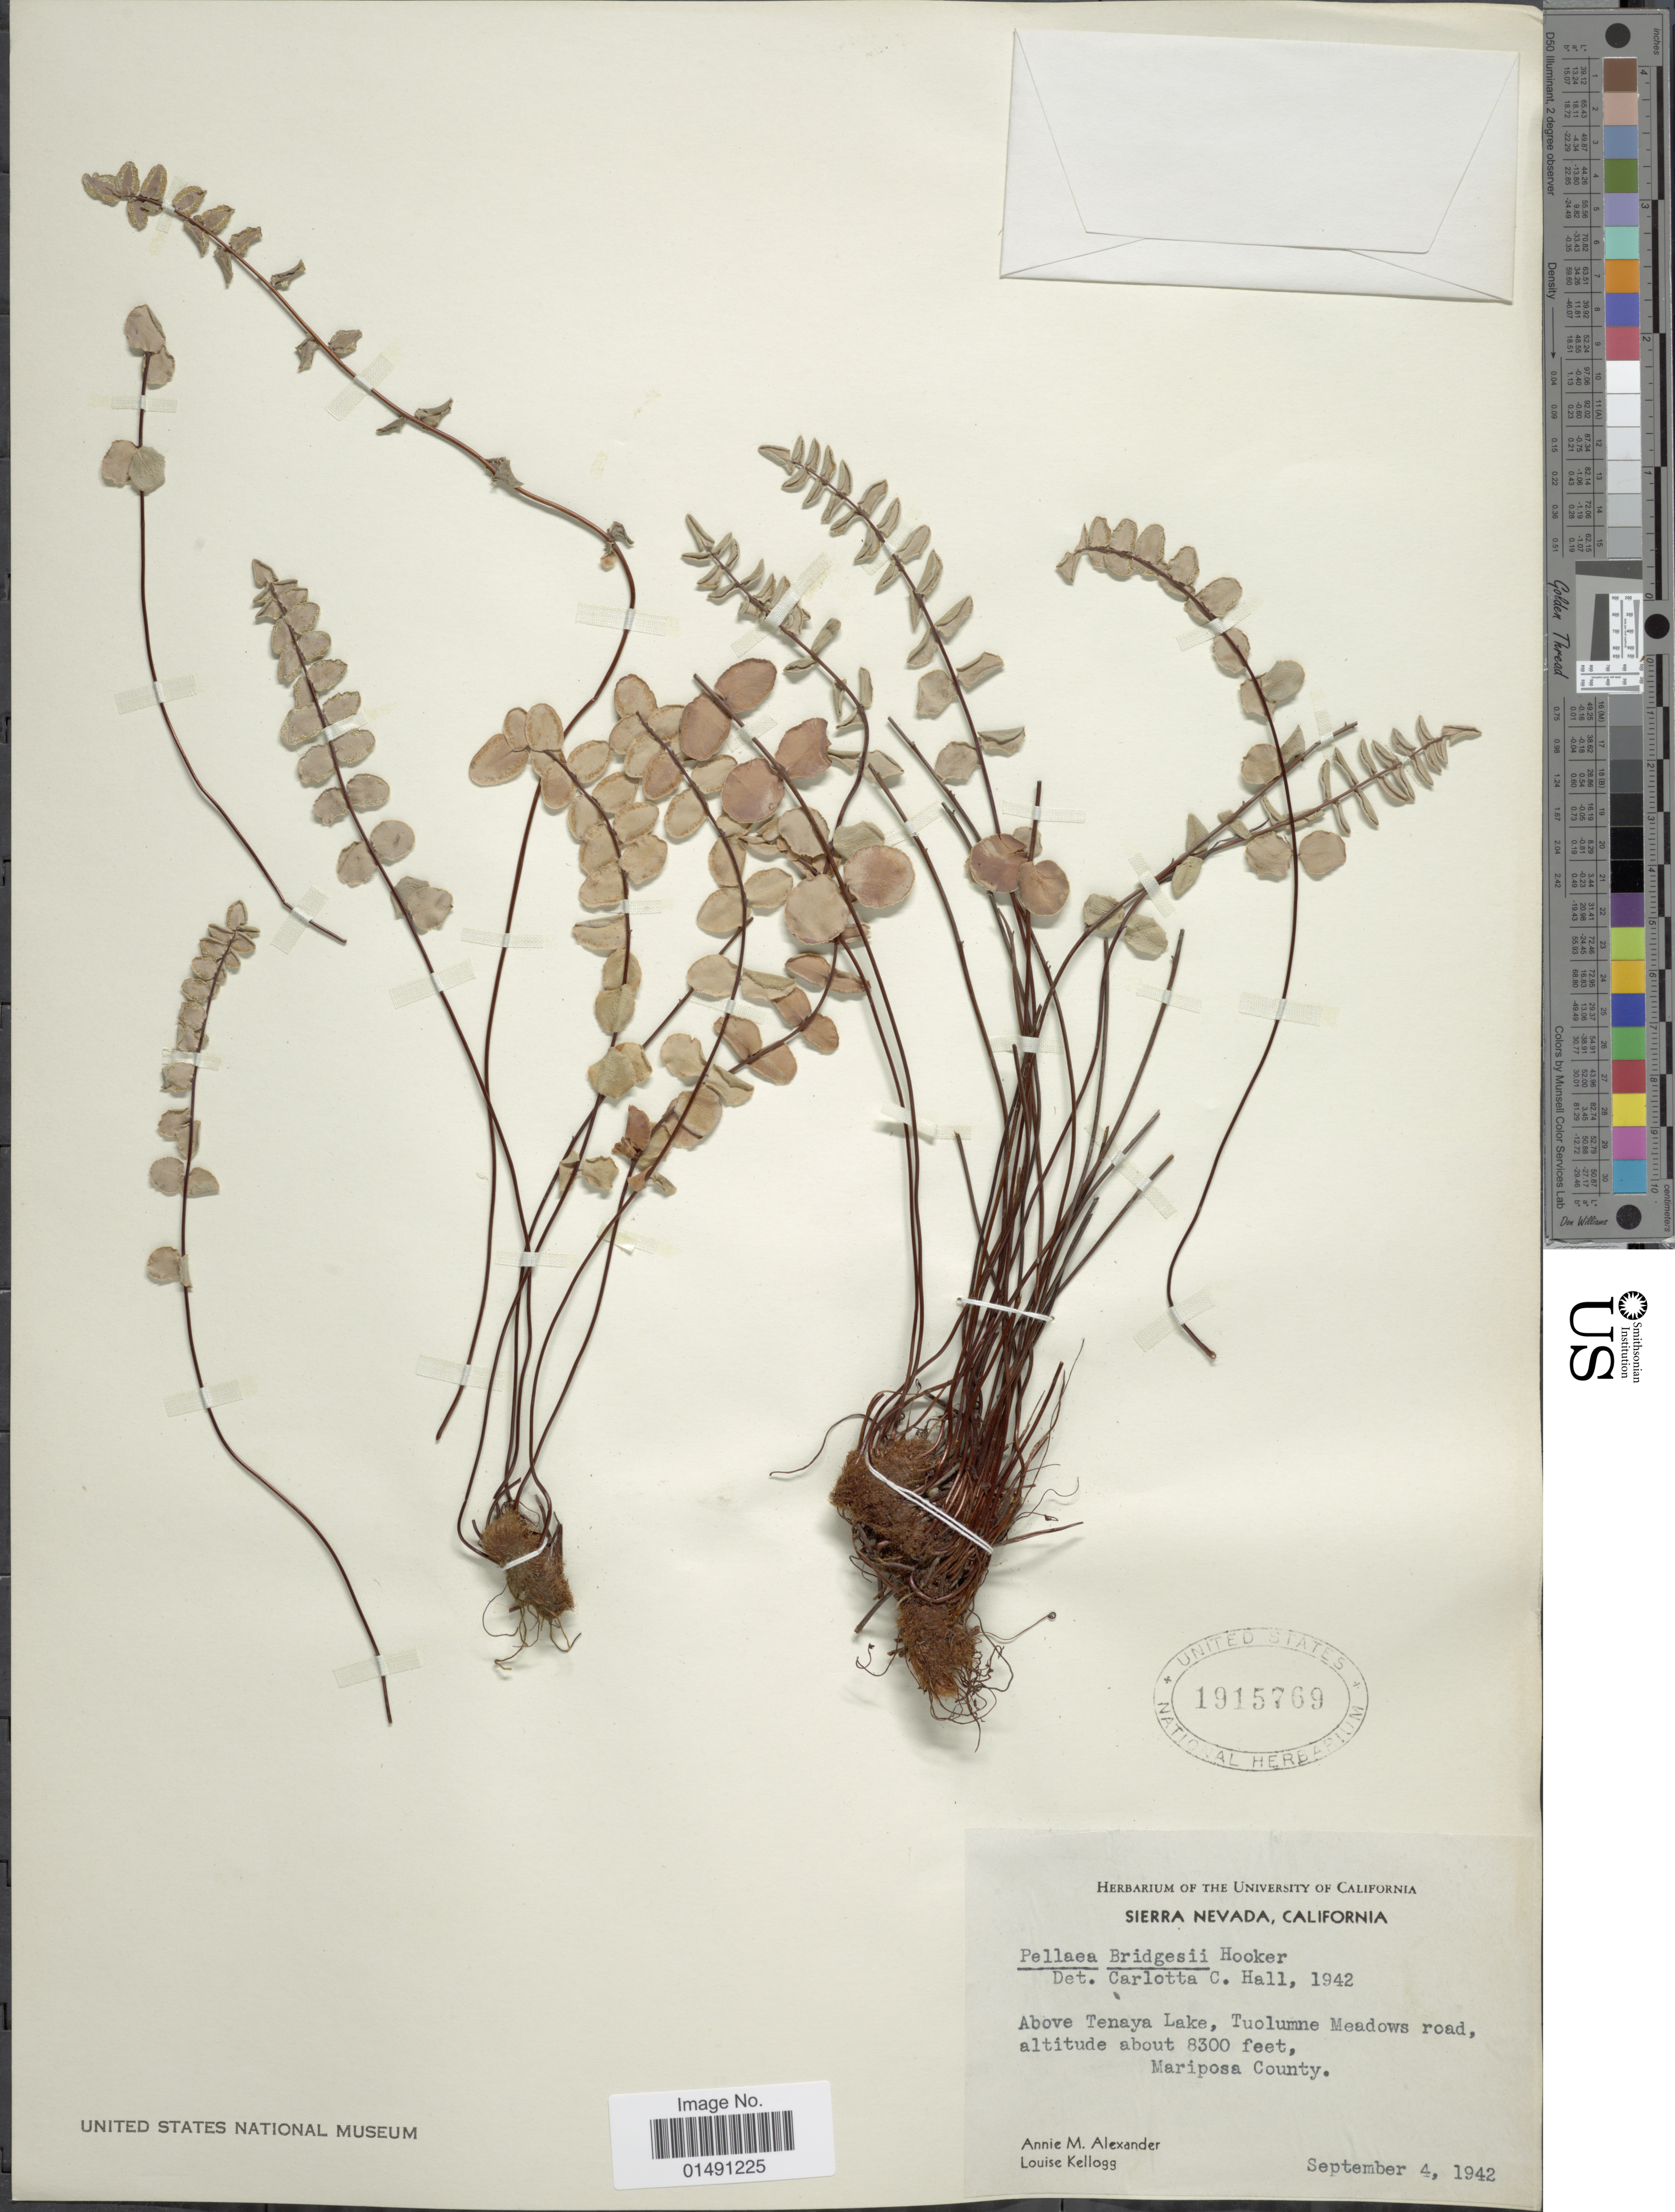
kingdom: Plantae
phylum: Tracheophyta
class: Polypodiopsida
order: Polypodiales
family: Pteridaceae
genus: Pellaea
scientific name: Pellaea bridgesii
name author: Hook.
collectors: A. M. Alexander & L. Kellogg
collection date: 1942-09-04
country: United States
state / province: California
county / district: Mariposa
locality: Sierra Nevada, BAove Tenaya Lake, Toulumne Meadows road, Mariposa County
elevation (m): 2530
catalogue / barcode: US 1915769